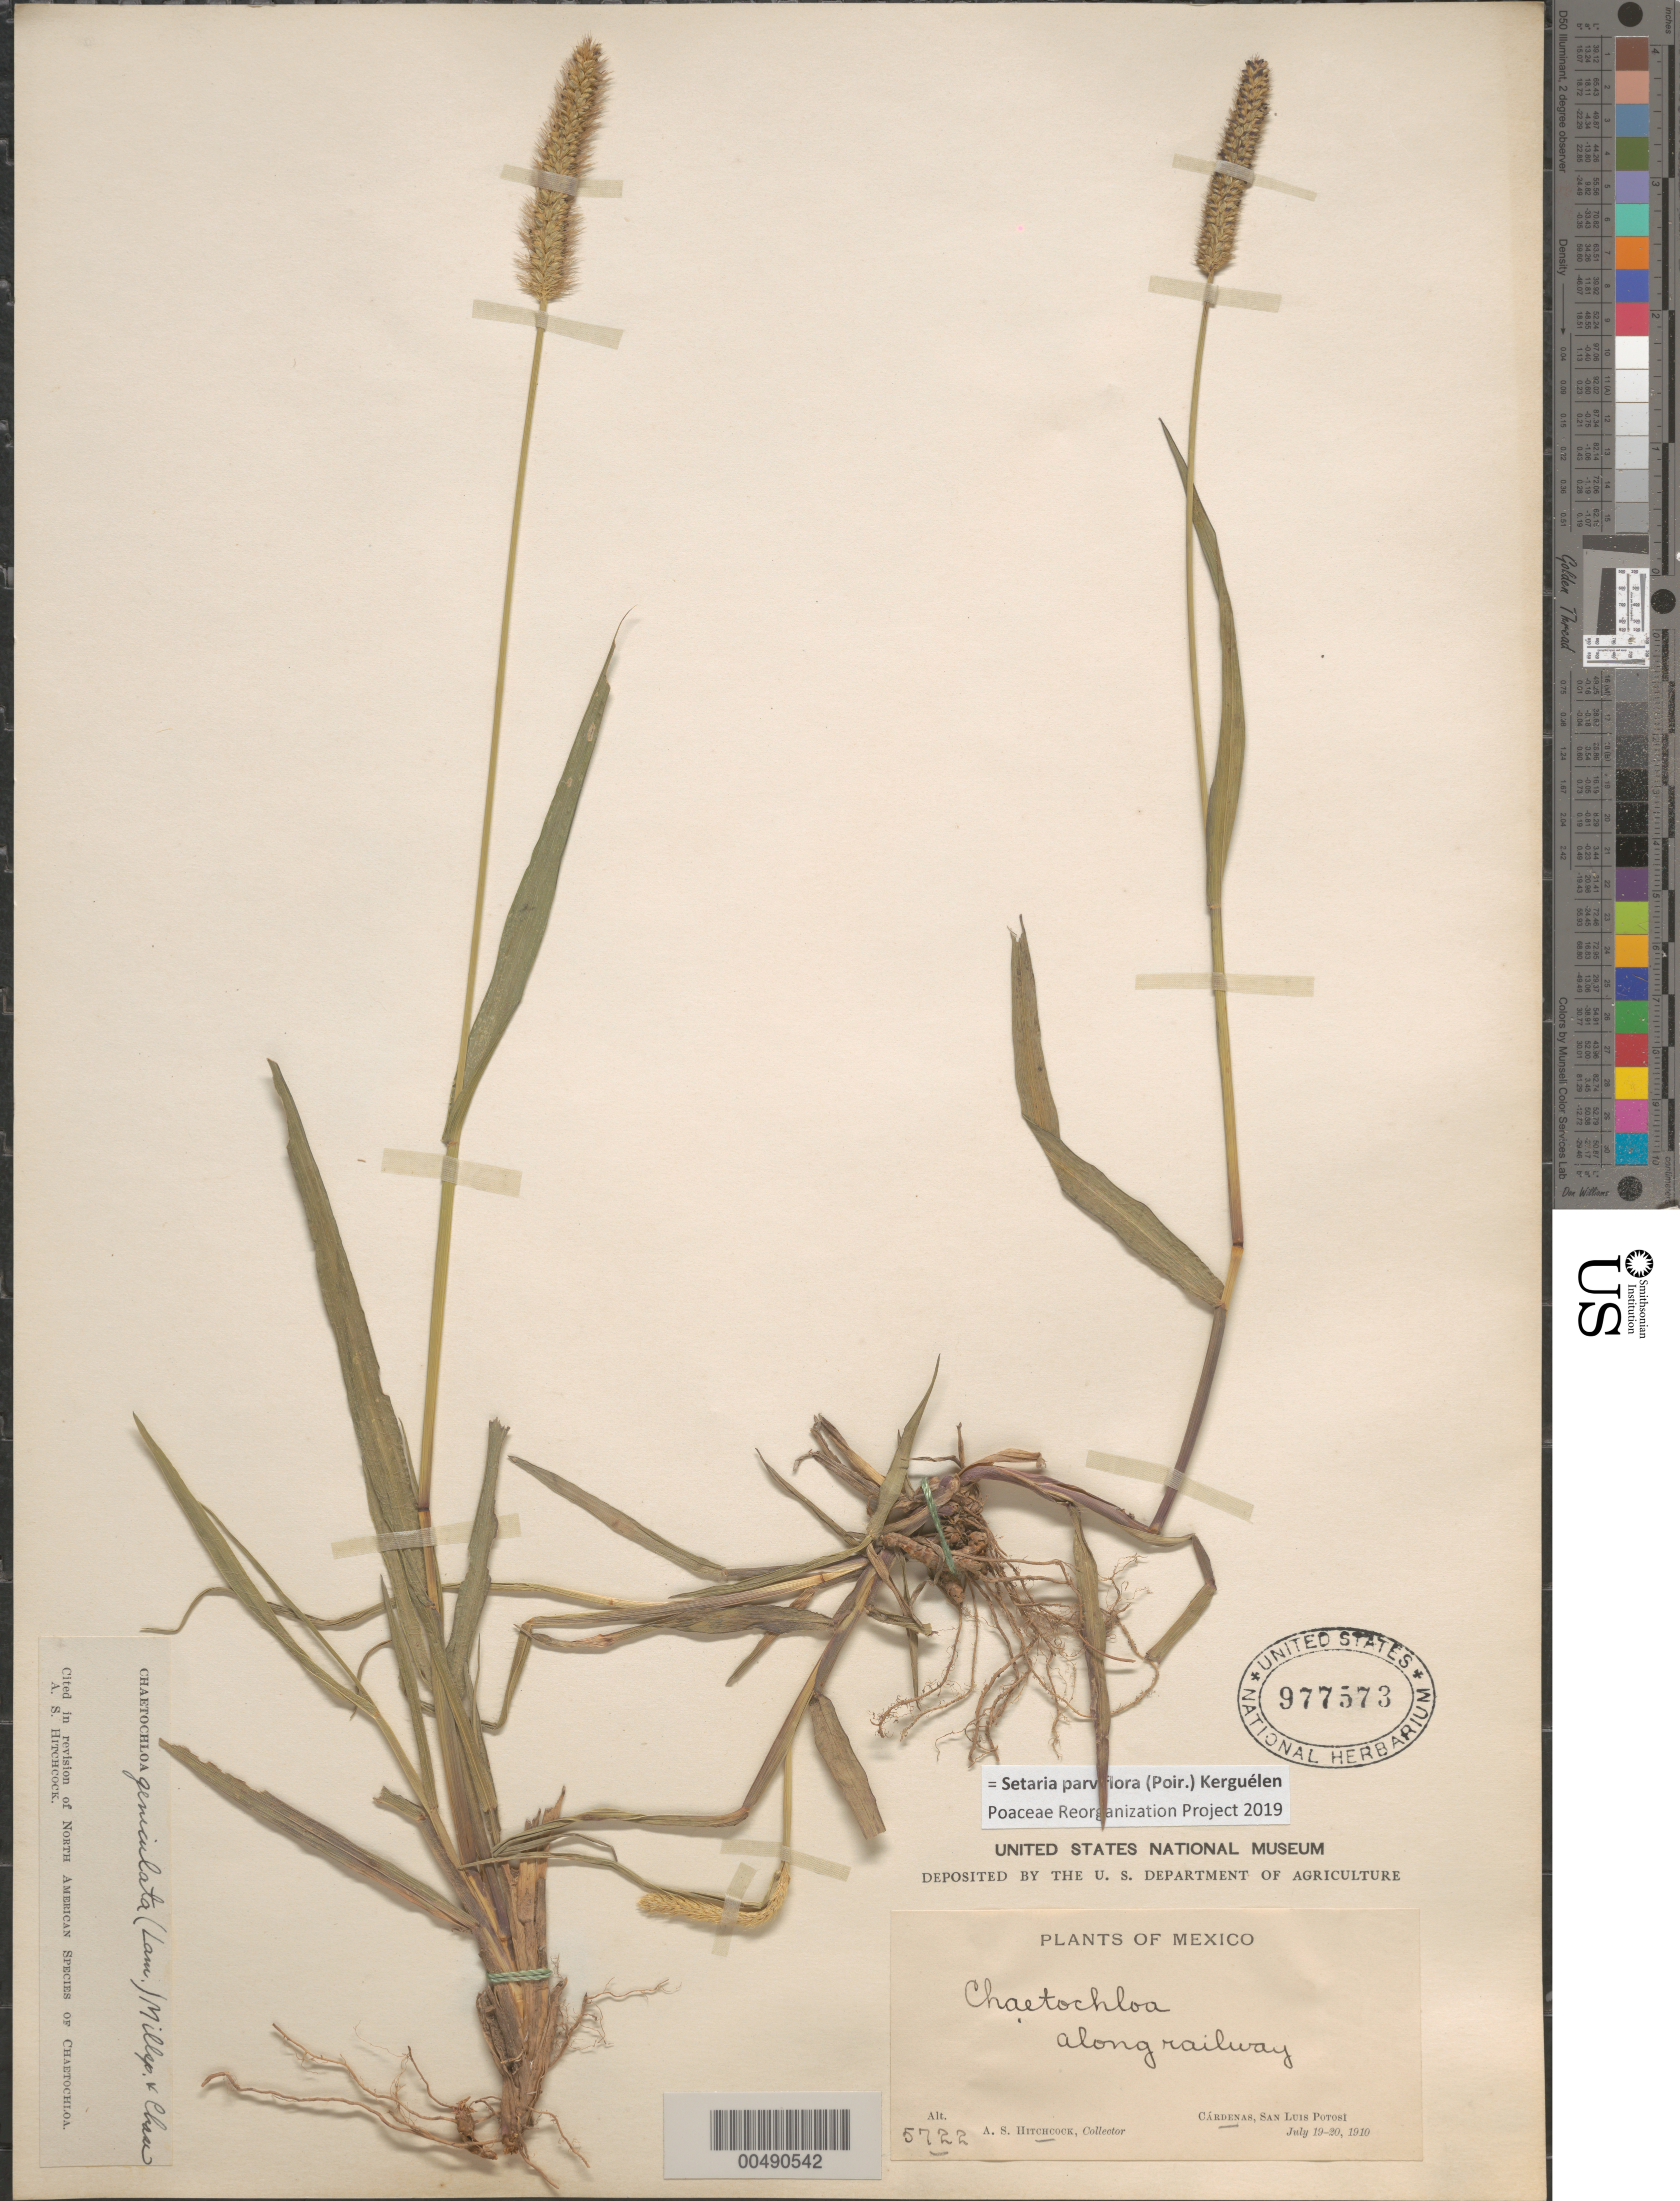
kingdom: Plantae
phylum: Tracheophyta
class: Liliopsida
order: Poales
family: Poaceae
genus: Setaria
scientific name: Setaria parviflora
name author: (Poir.) Kerguélen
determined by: Poaceae Reorganization Project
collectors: A. S. Hitchcock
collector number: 5722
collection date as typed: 19 Jul 1910 to 20 Jul 1910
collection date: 1910-07-19/1910-07-20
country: Mexico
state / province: San Luis Potosi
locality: Cárdenas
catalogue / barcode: US 977573